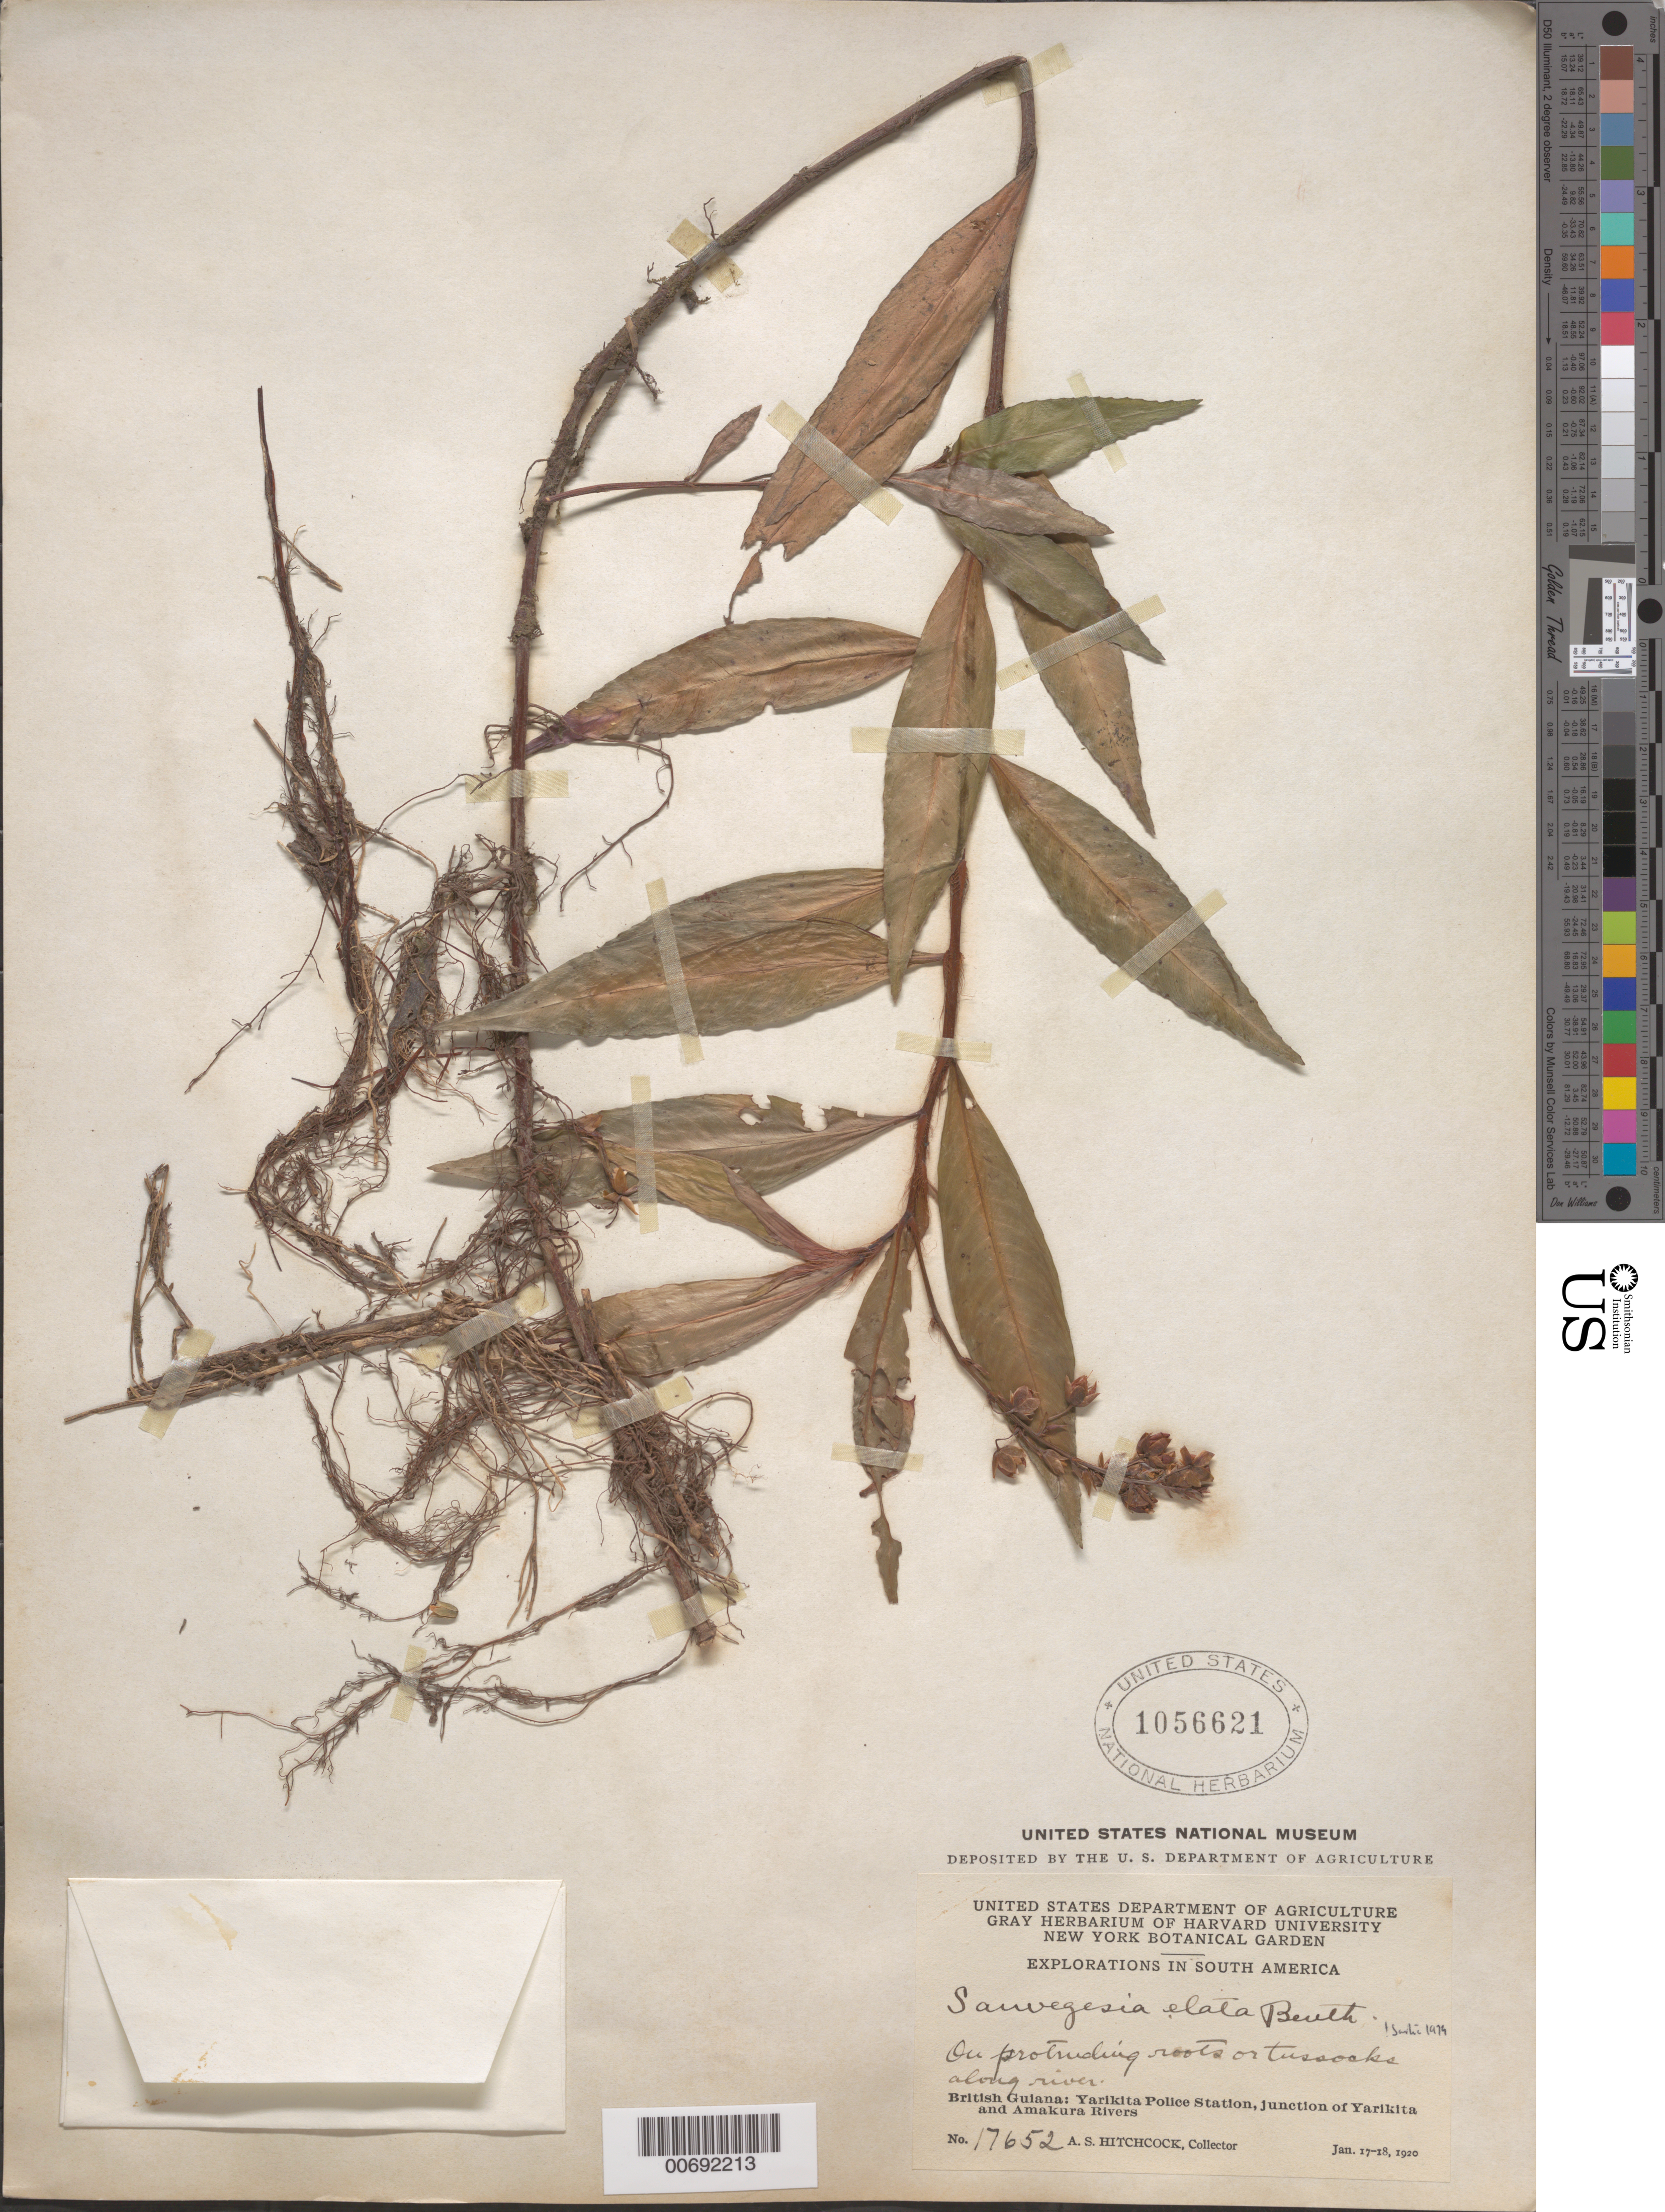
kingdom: Plantae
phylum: Tracheophyta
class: Magnoliopsida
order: Malpighiales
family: Ochnaceae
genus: Sauvagesia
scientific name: Sauvagesia elata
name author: Benth.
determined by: Sastre, C. H. L.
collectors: A. S. Hitchcock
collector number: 17652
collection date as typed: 17-Jan-20 to 18-Jan-20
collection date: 1920-01-17/1920-01-18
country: Guyana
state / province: Barima-Waini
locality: Yarikita Police Sta., junct. of Yarikita & Amakura Rivers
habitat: On protruding roots or tussocks along river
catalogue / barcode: US 1056621